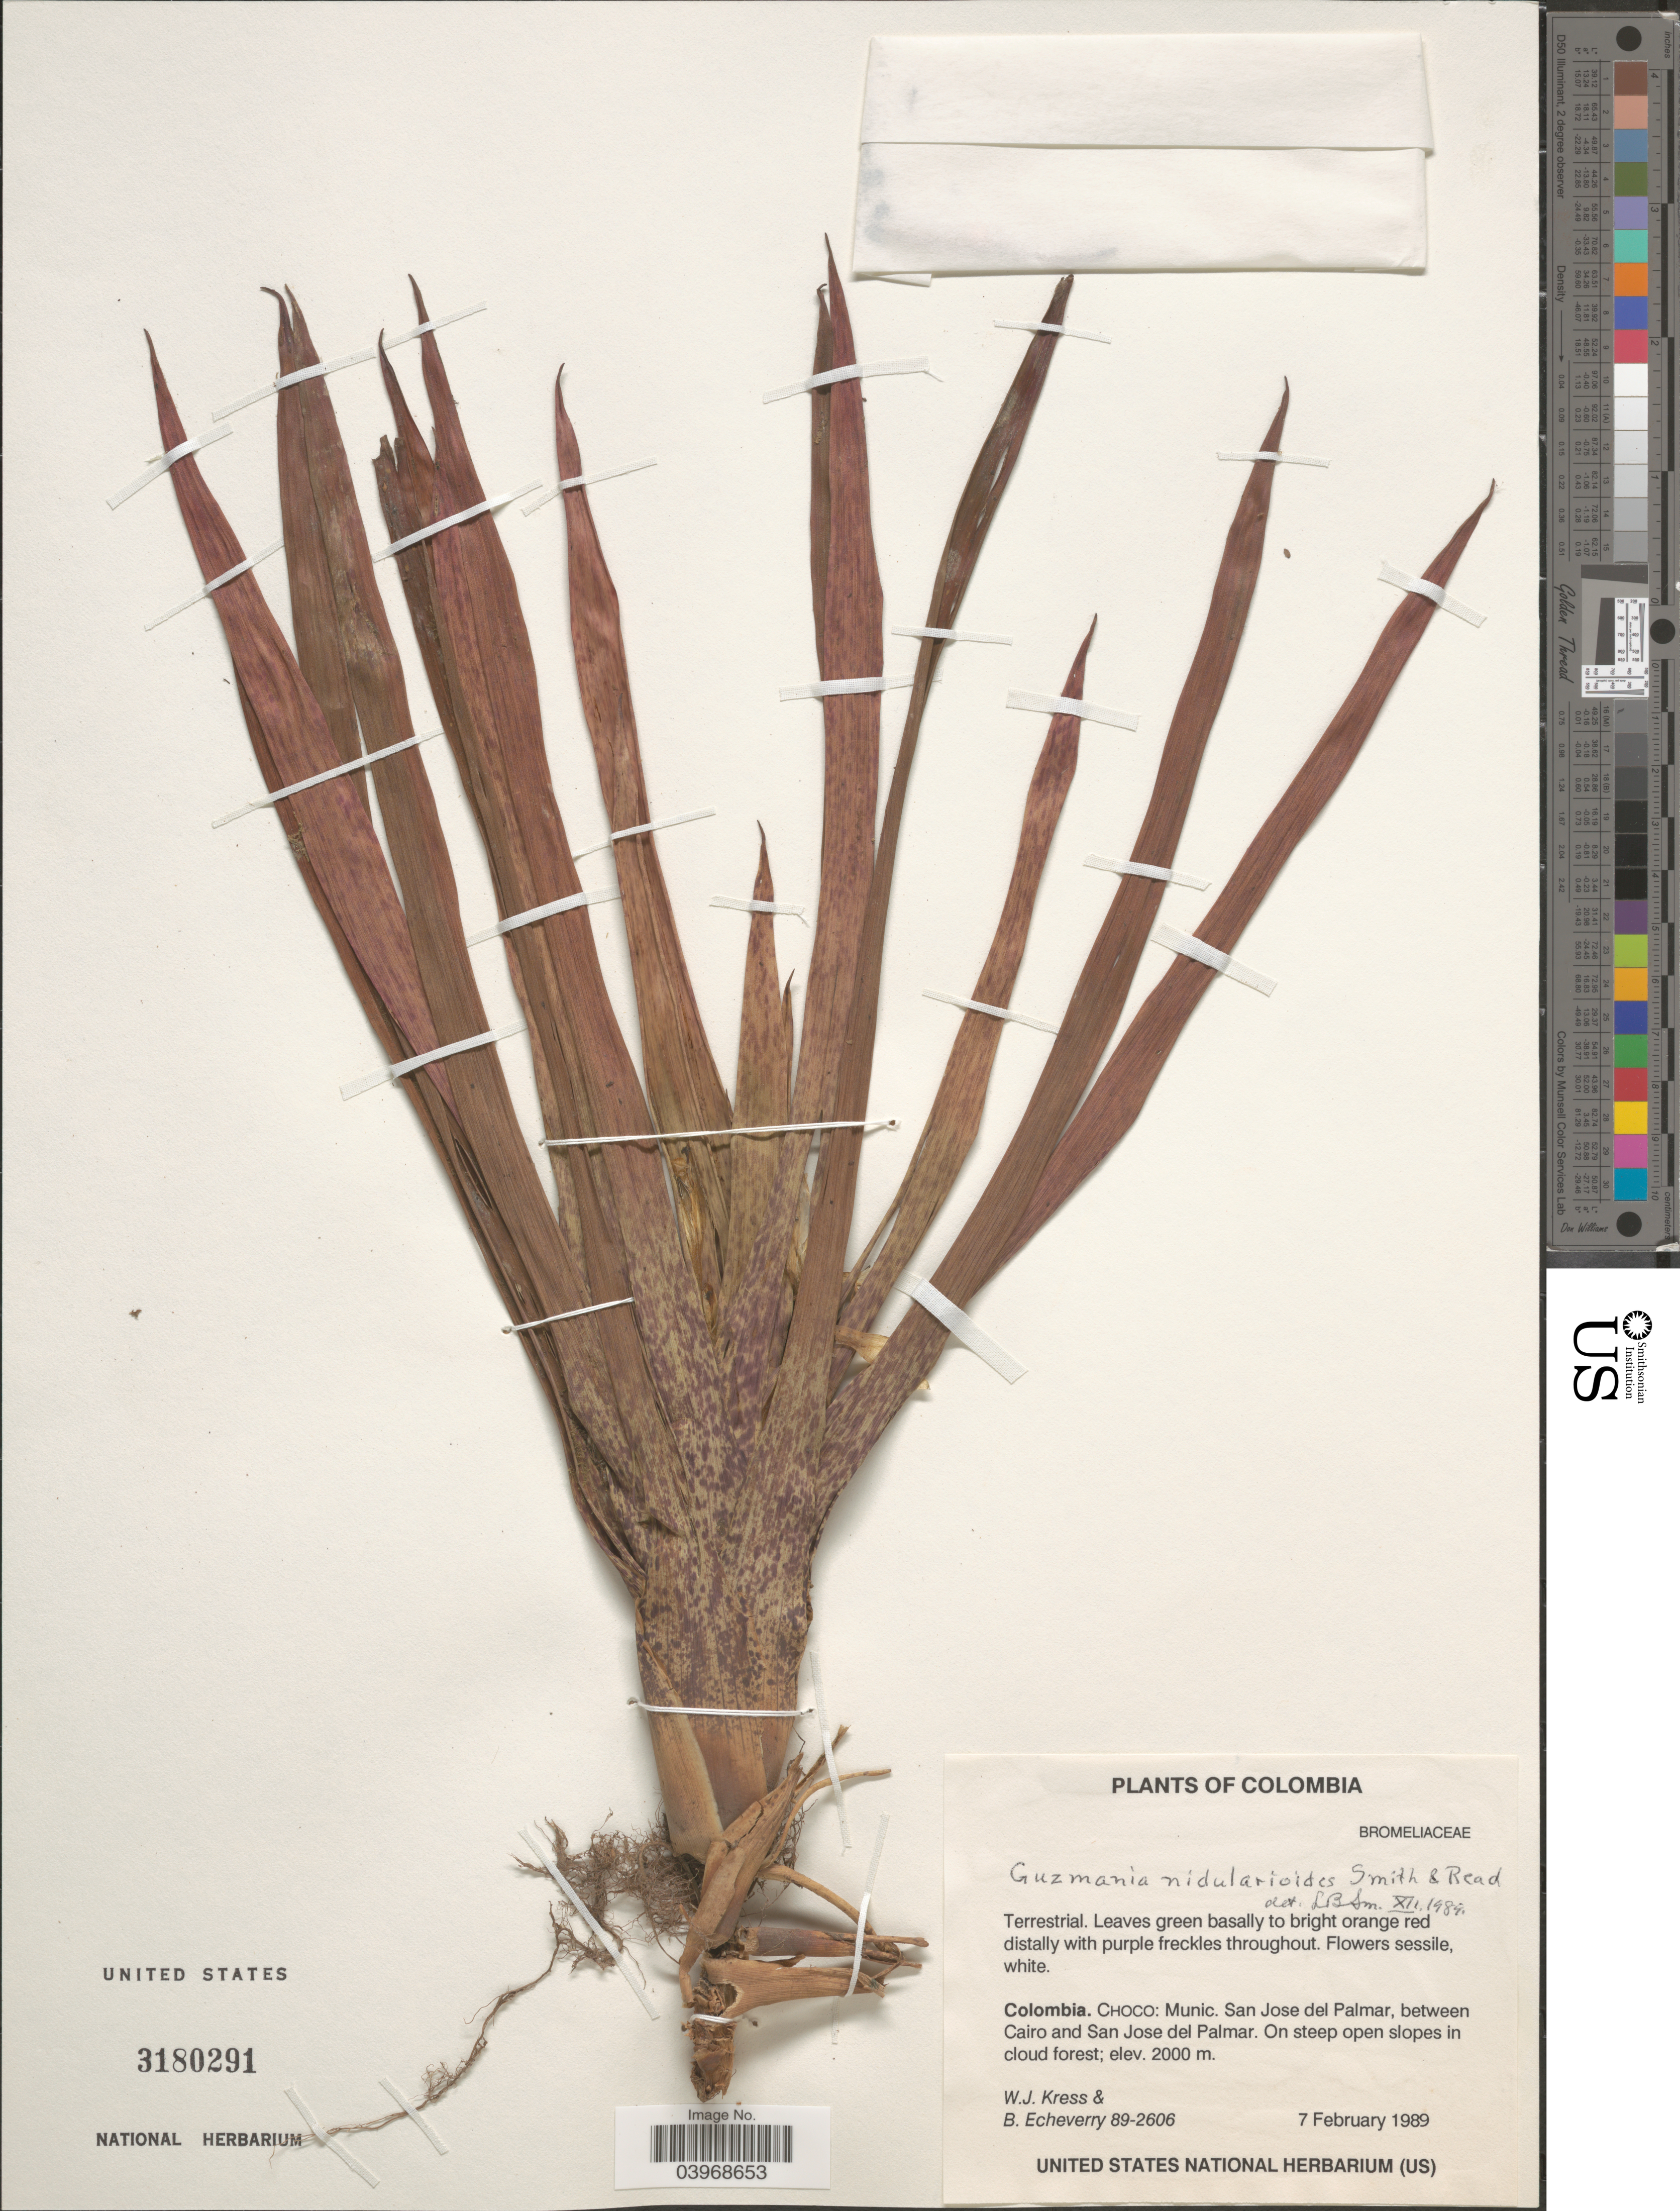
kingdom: Plantae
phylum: Tracheophyta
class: Liliopsida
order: Poales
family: Bromeliaceae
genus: Guzmania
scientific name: Guzmania nidularioides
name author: L.B. Sm. & Read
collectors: W. J. Kress & B. Echeverry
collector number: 89-2606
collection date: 1989-02-07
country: Colombia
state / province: Chocó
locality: Munic. San Jose del Palmar, between Cairo and San Jose del Palmar. On steep open slopes in cloud forest.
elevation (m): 2000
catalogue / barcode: US 3180291